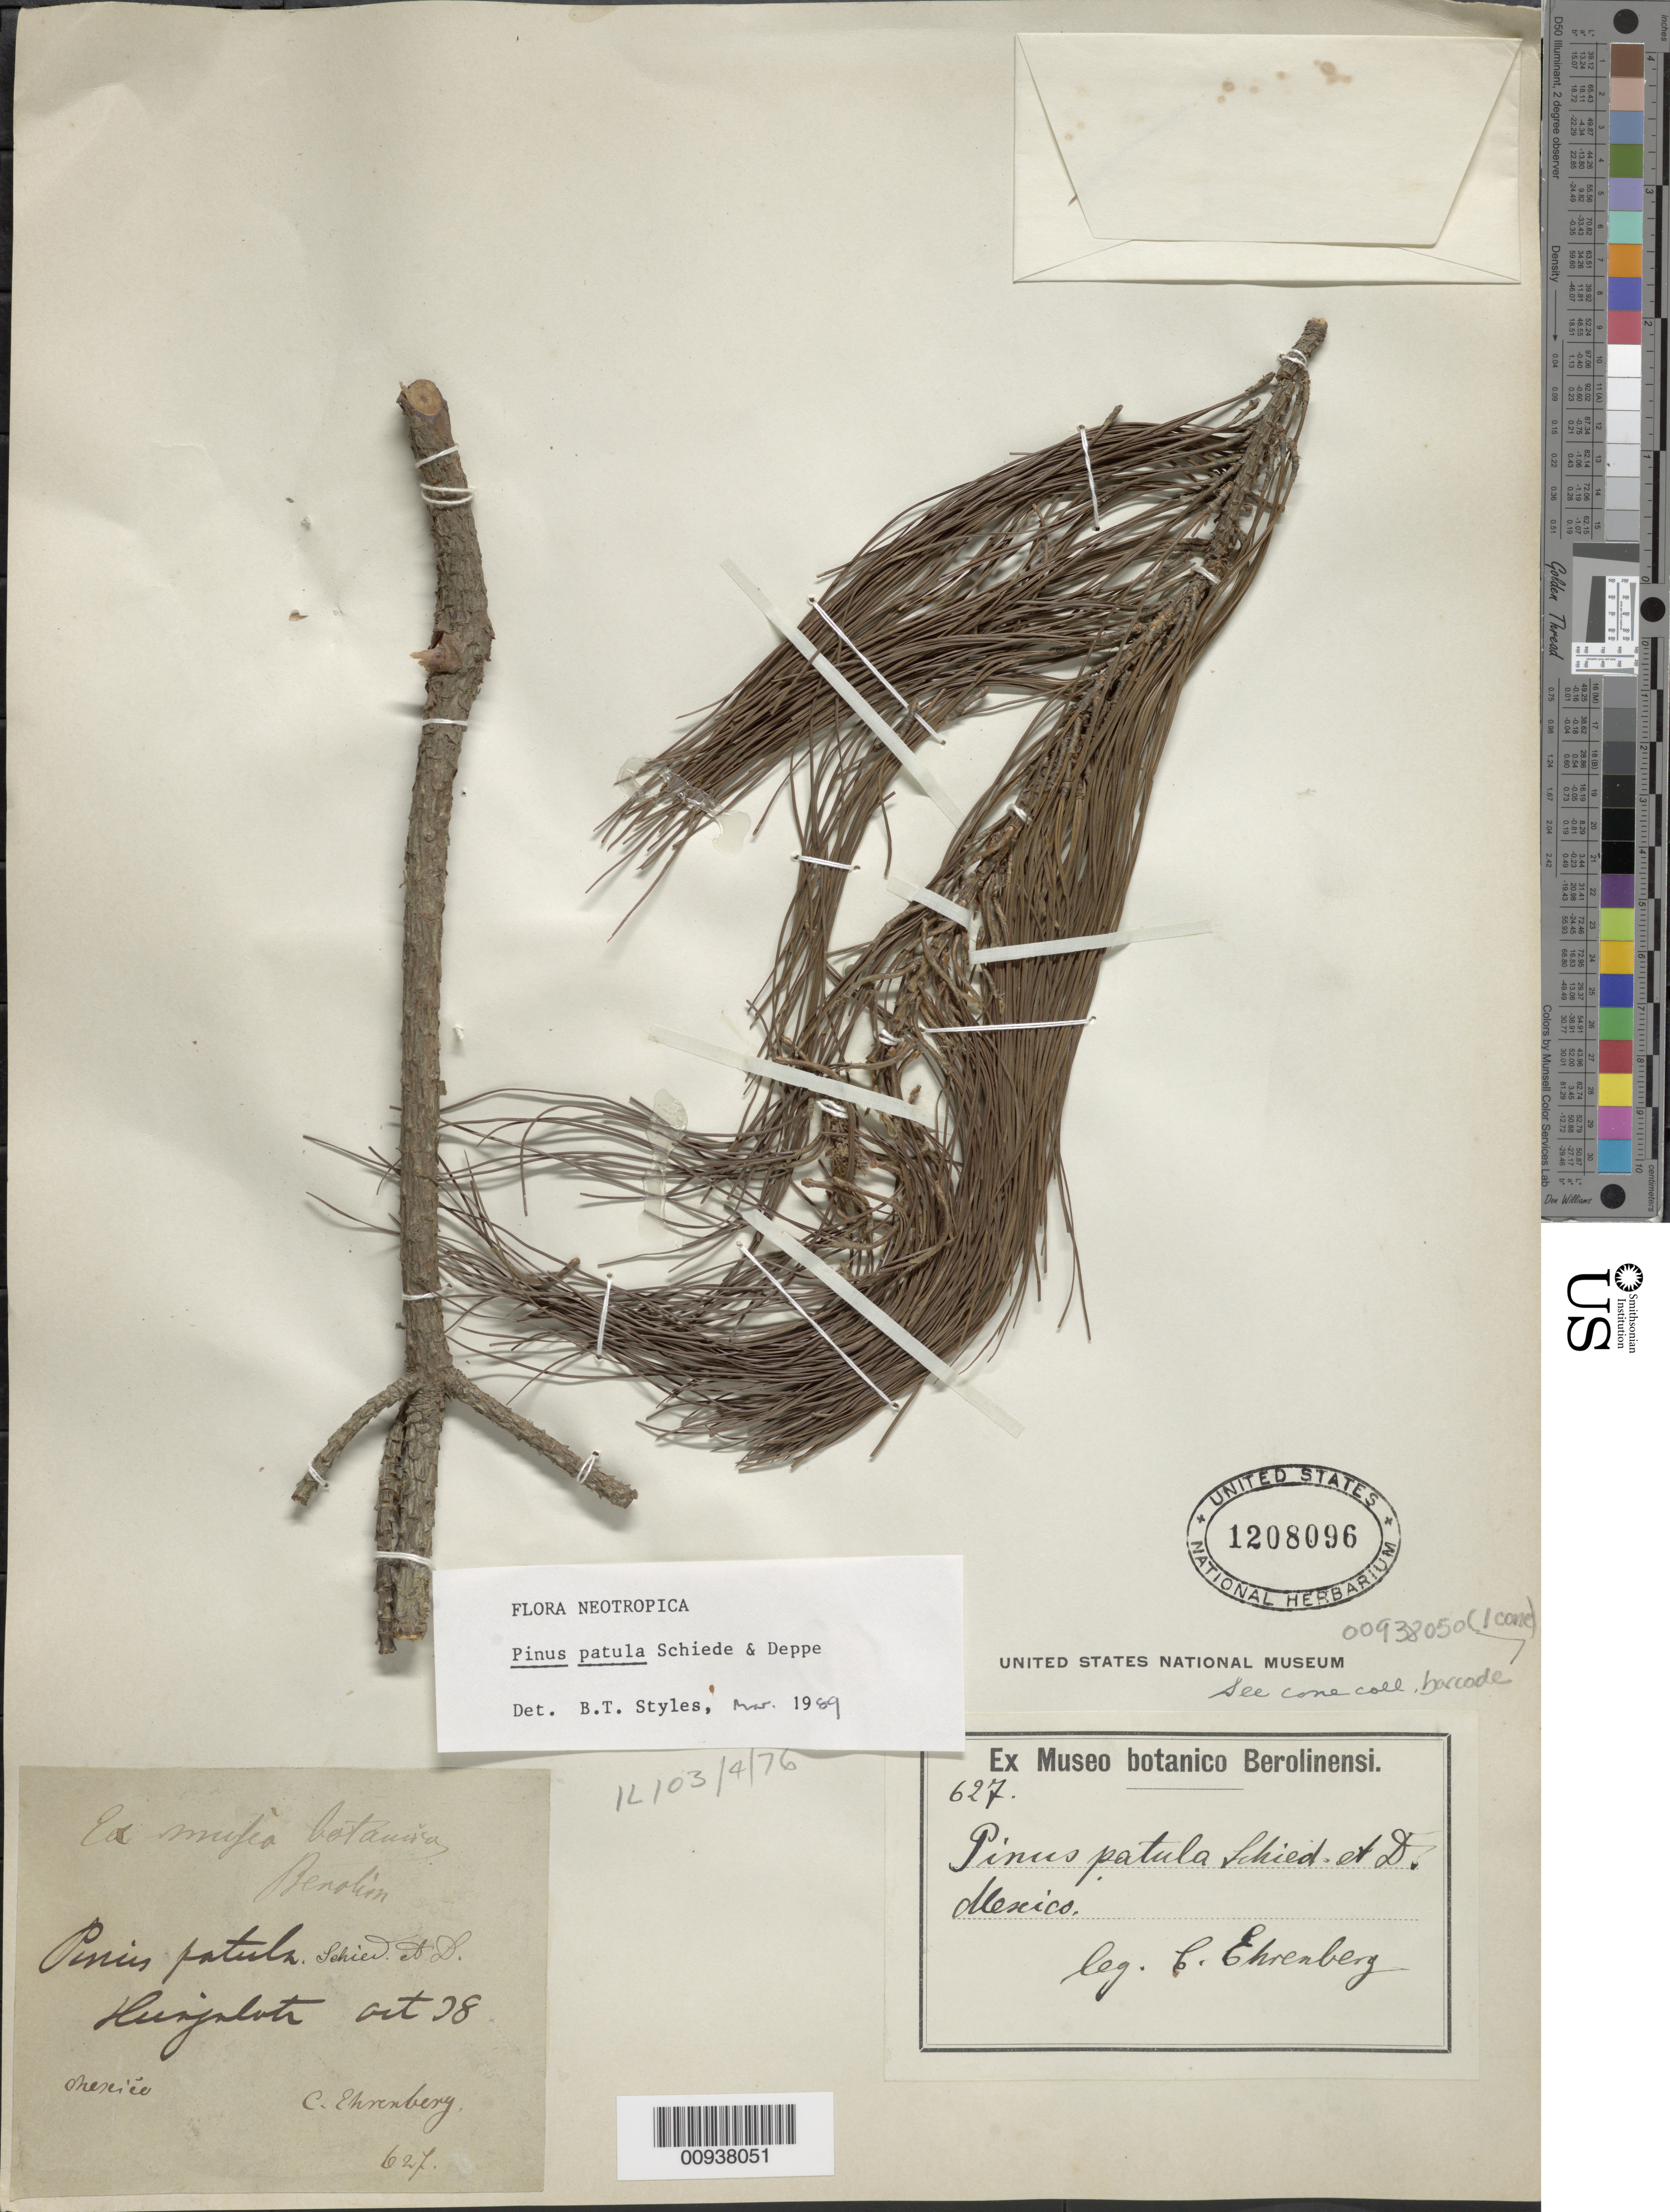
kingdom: Plantae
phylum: Tracheophyta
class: Pinopsida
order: Pinales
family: Pinaceae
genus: Pinus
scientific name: Pinus patula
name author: Schltdl. & Cham.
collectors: C. G. Ehrenberg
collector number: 627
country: Mexico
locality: Huajalota [interpreted, possibly Huejutla, Hidalgo].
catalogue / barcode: US 1208096